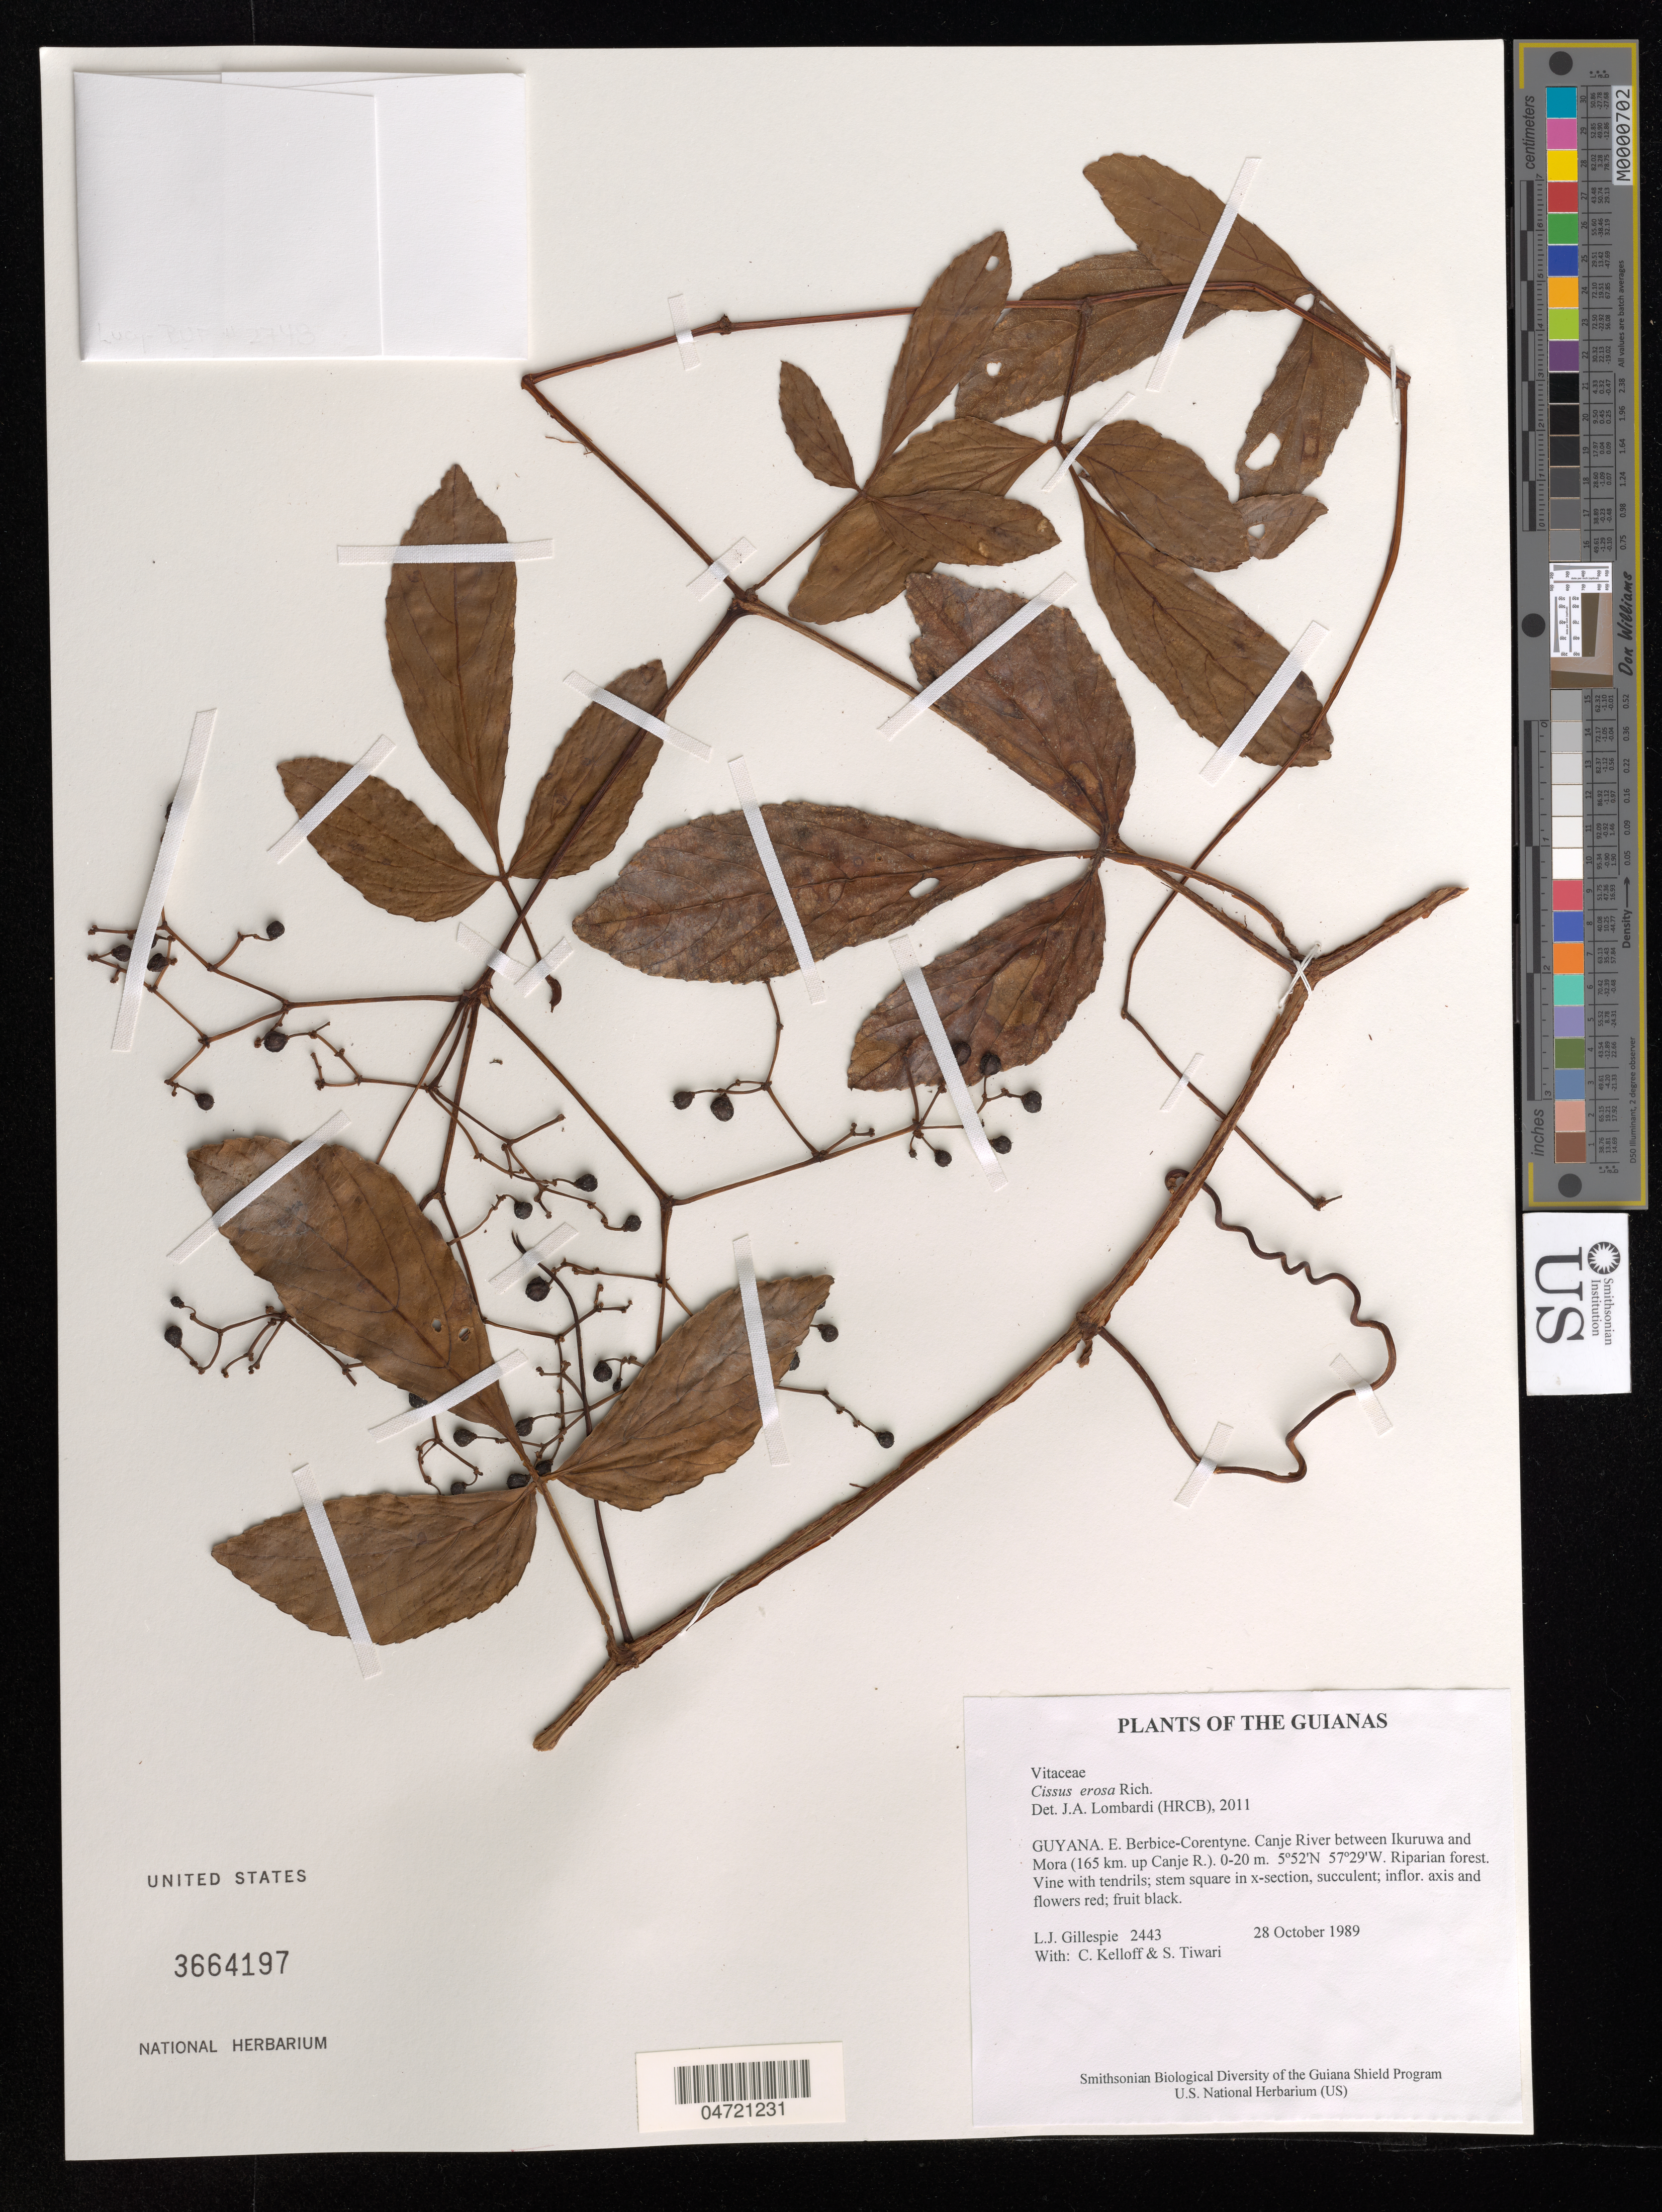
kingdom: Plantae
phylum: Tracheophyta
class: Magnoliopsida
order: Vitales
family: Vitaceae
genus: Cissus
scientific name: Cissus erosa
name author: Rich.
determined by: Lombardi, Julio A.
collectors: L. J. Gillespie, C. L. Kelloff & S. Tiwari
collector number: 2443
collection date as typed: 28 October 1989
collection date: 1989-10-28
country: Guyana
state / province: E. Berbice-Corentyne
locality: Canje River between Ikuruwa and Mora (165 km. up Canje R.)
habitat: Riparian forest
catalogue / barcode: US 3664197